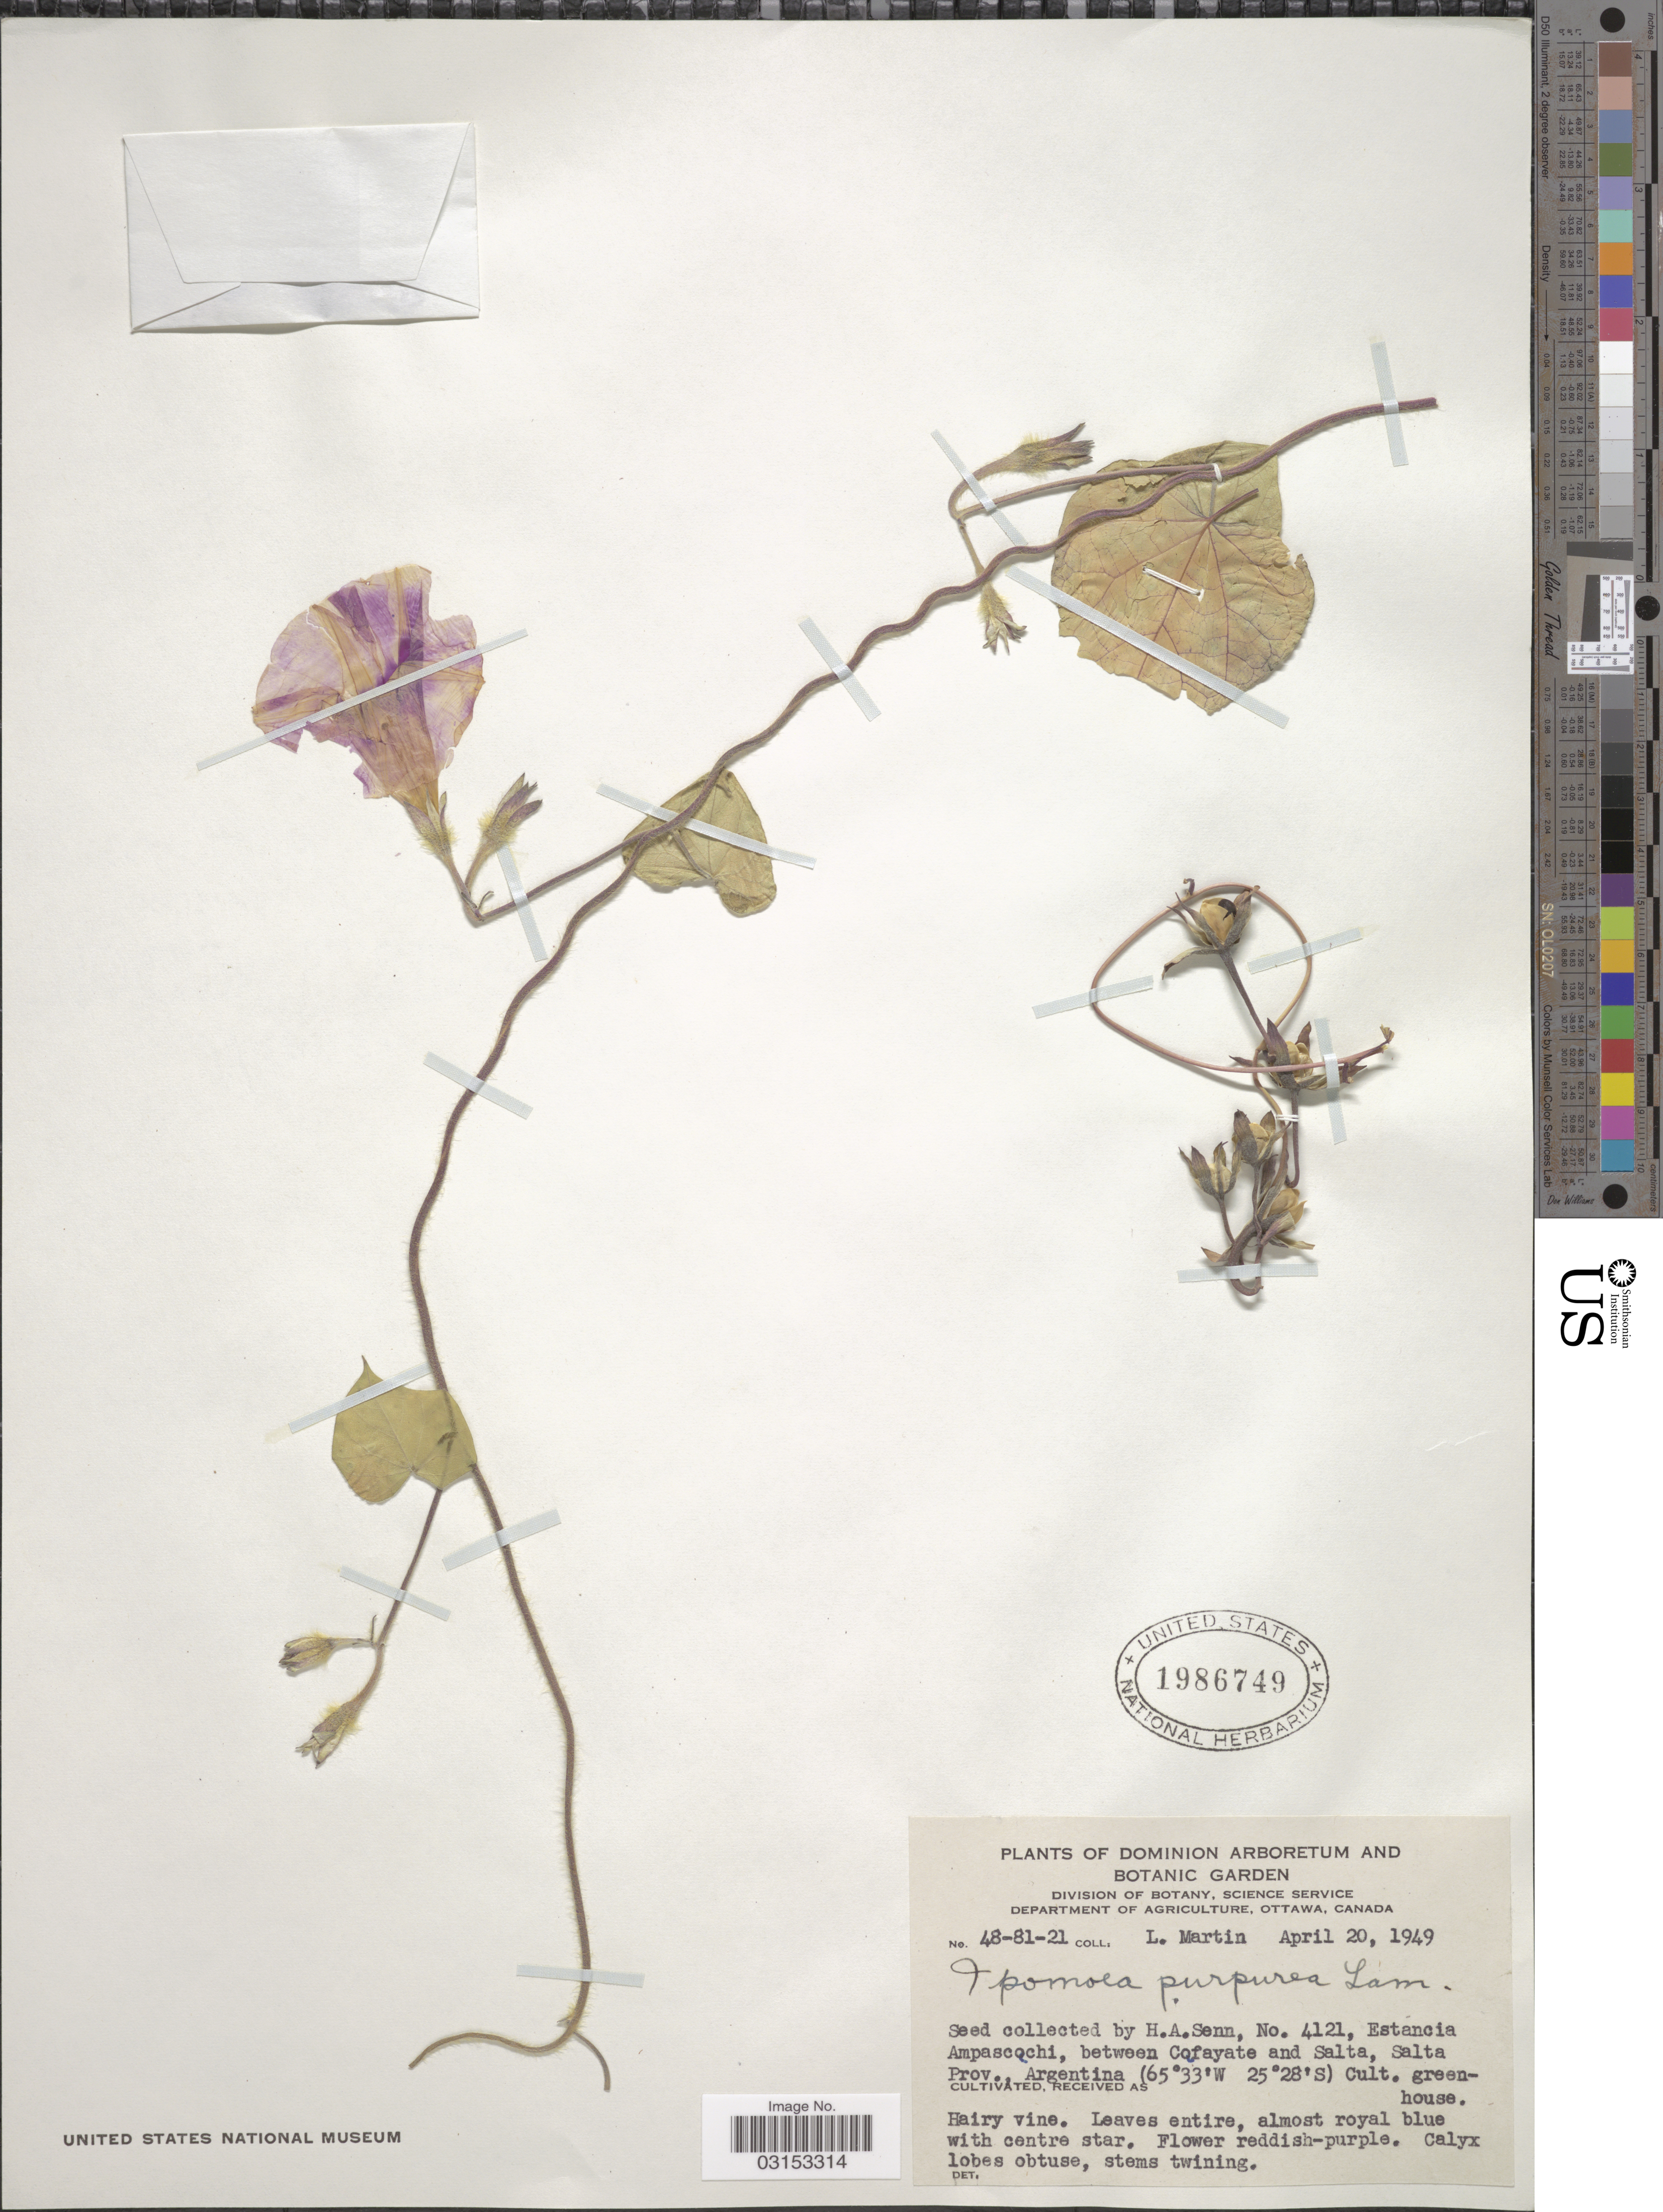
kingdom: Plantae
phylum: Tracheophyta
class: Magnoliopsida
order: Solanales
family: Convolvulaceae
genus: Ipomoea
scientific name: Ipomoea purpurea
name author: (L.) Roth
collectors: L. Martin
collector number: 48-81-21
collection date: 1949-04-20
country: Canada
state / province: Ontario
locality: Dominion Arboretum and Botanic Garden. Greenhouse.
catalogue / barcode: US 1986749